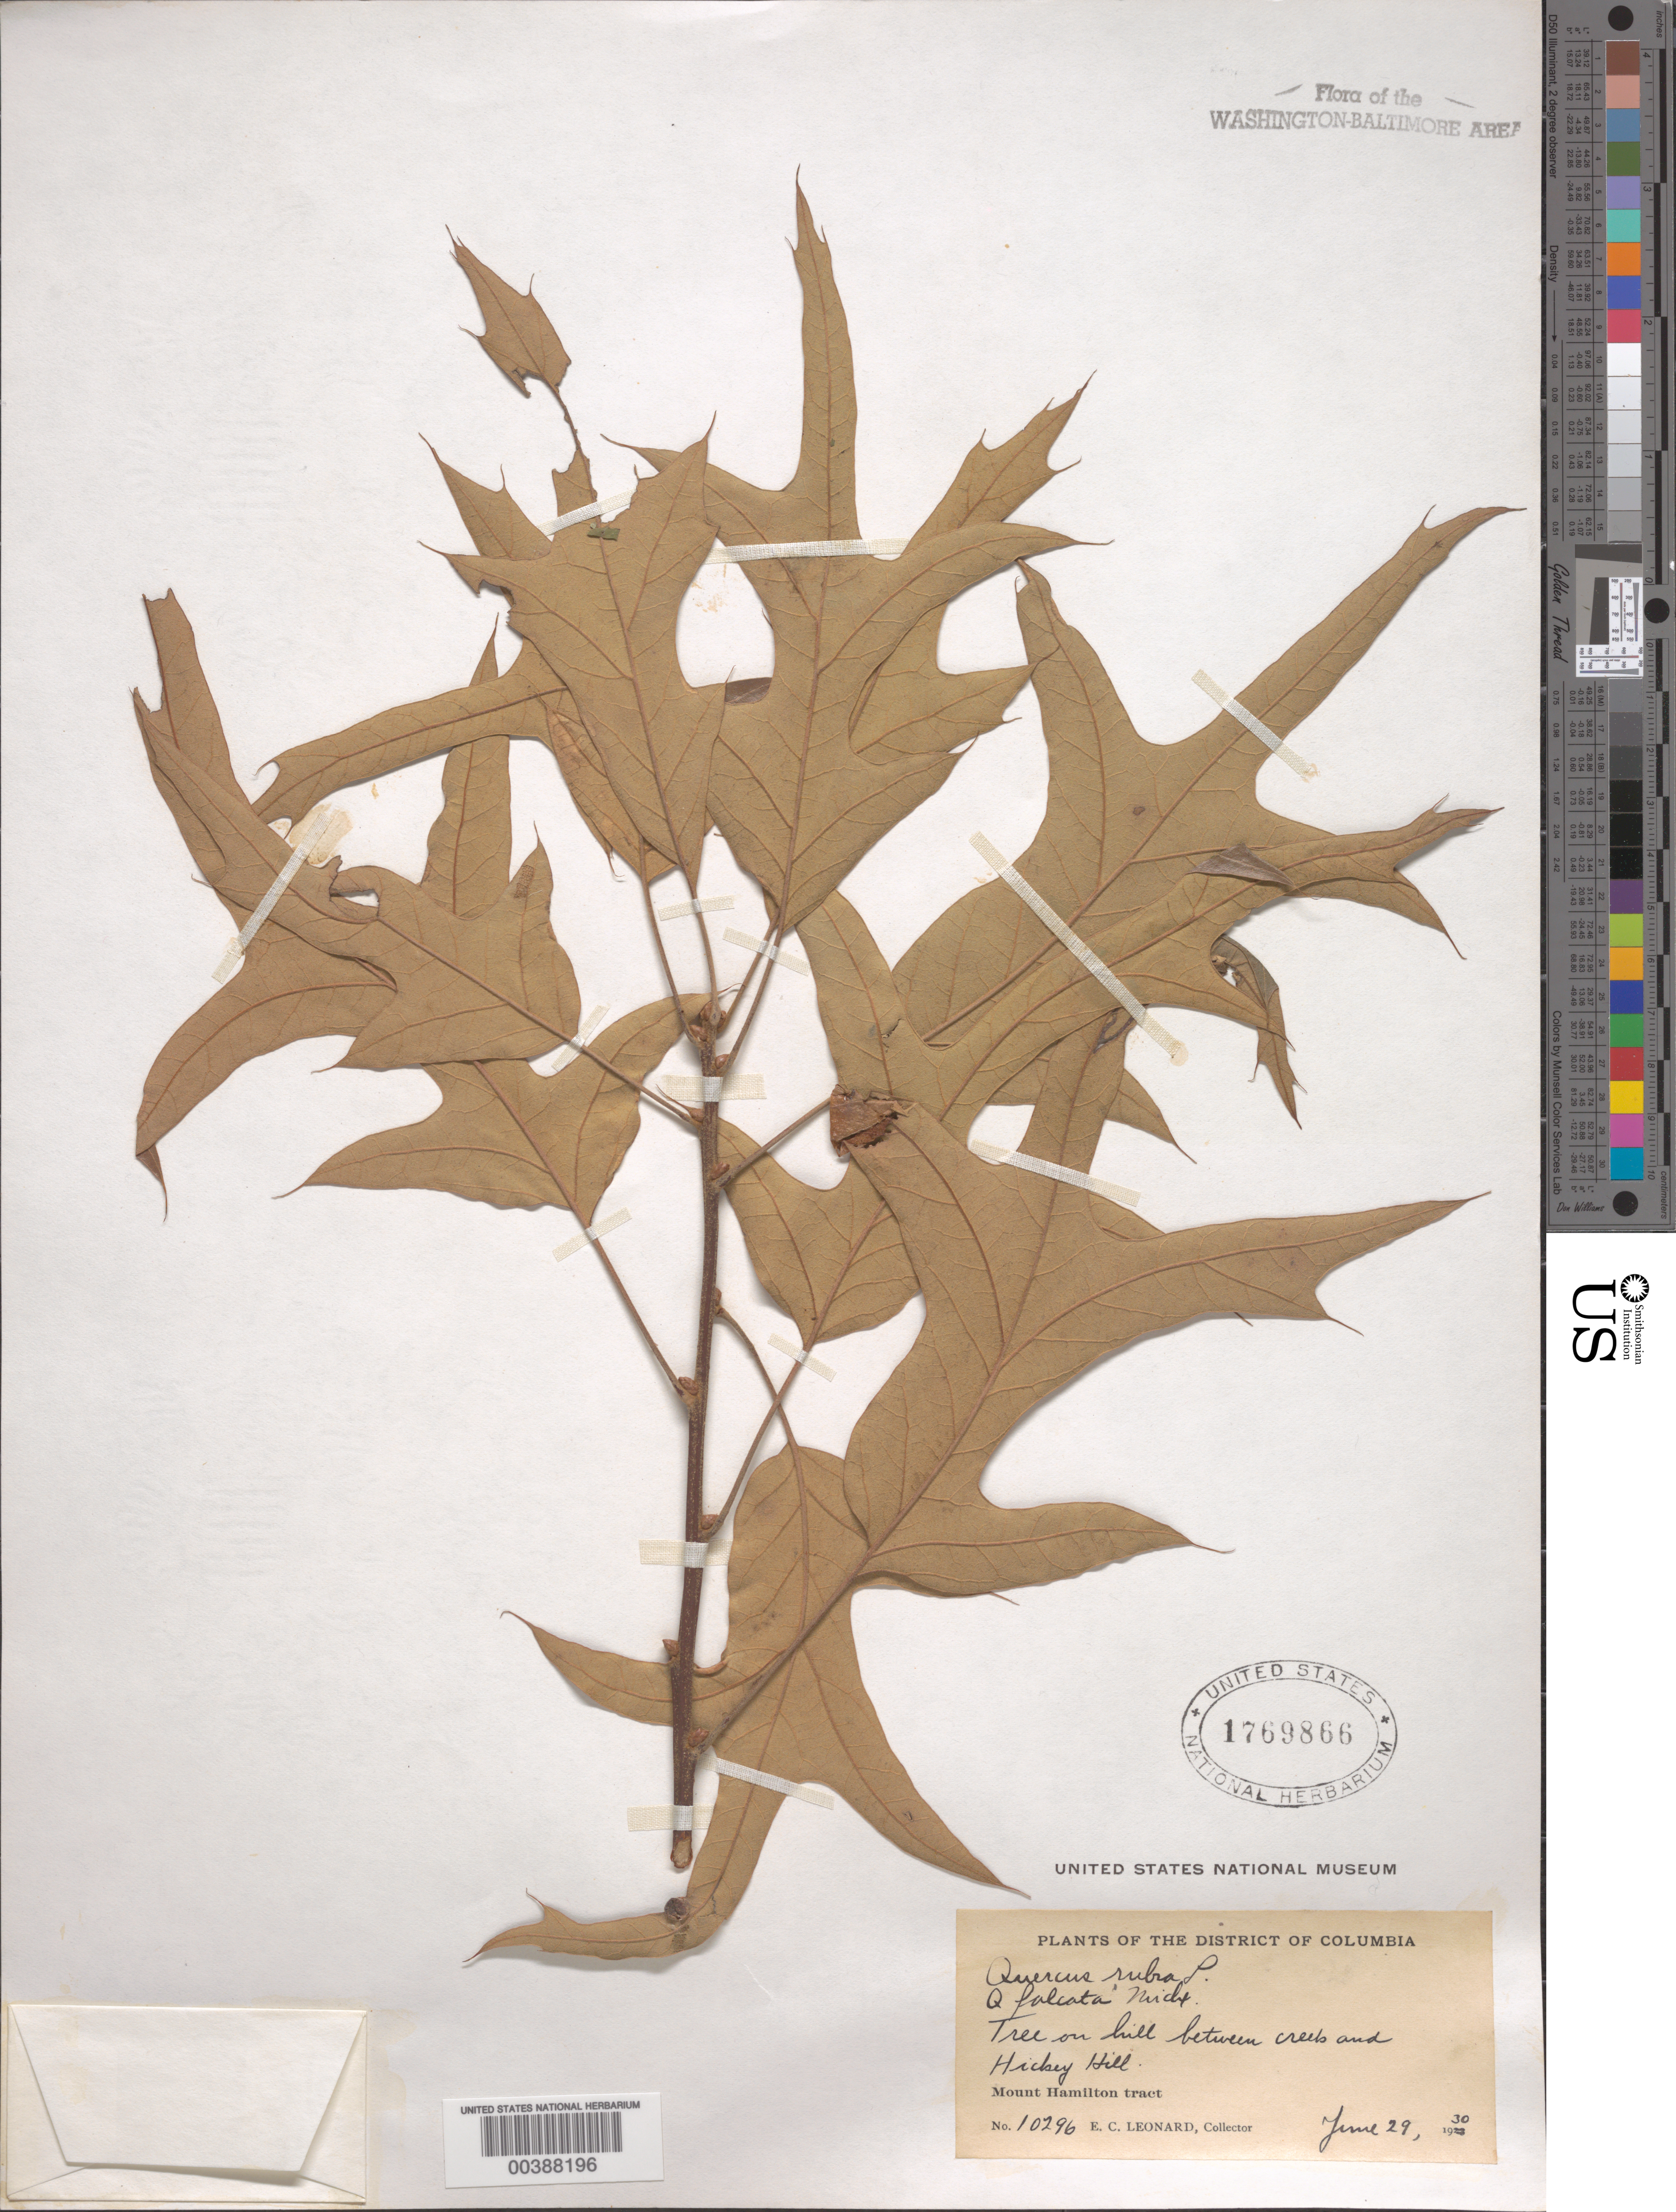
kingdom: Plantae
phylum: Tracheophyta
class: Magnoliopsida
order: Fagales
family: Fagaceae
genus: Quercus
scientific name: Quercus falcata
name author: Michx.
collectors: E. C. Leonard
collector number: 10296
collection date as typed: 29 Jun 1930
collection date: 1930-06-29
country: United States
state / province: District of Columbia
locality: Between Creek and Hickey Hill, Mount Hamilton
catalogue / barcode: US 1769866